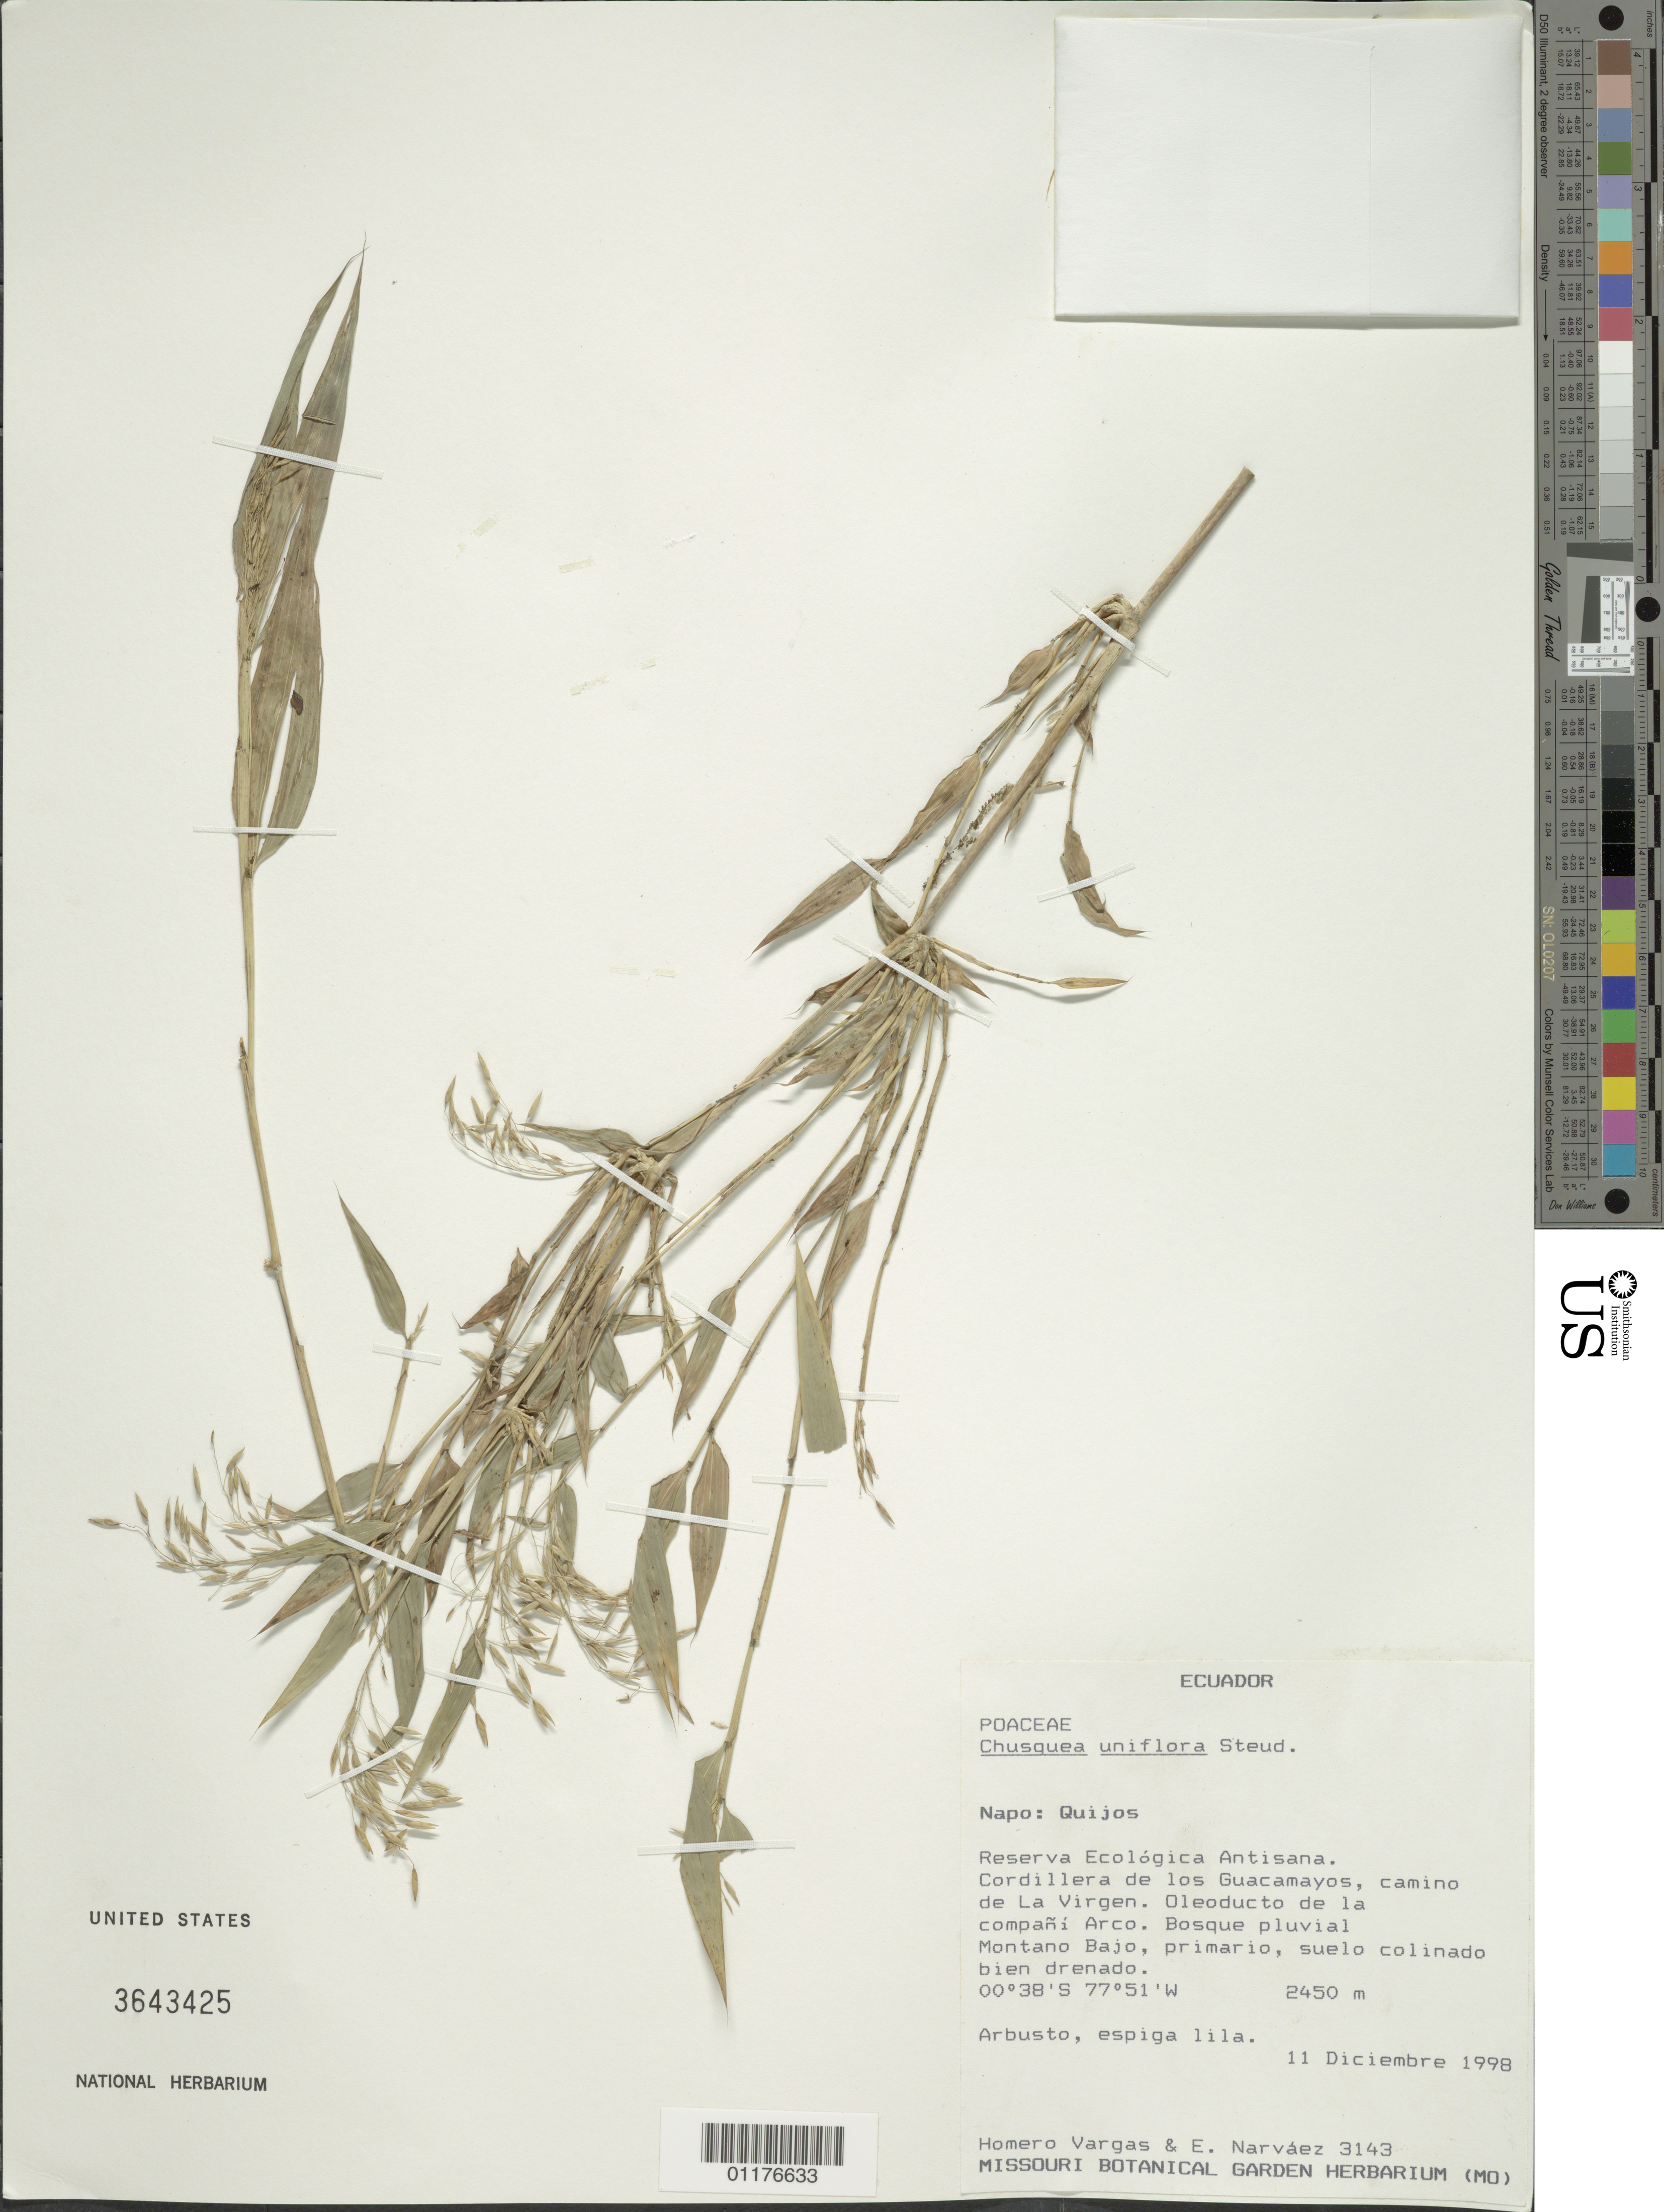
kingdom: Plantae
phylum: Tracheophyta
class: Liliopsida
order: Poales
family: Poaceae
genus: Chusquea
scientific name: Chusquea uniflora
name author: Steud.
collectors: H. Vargas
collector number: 3143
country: Ecuador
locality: reserva Ecologica Antisana, Oleoducto de la compoani, Arco.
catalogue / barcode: US 3643425